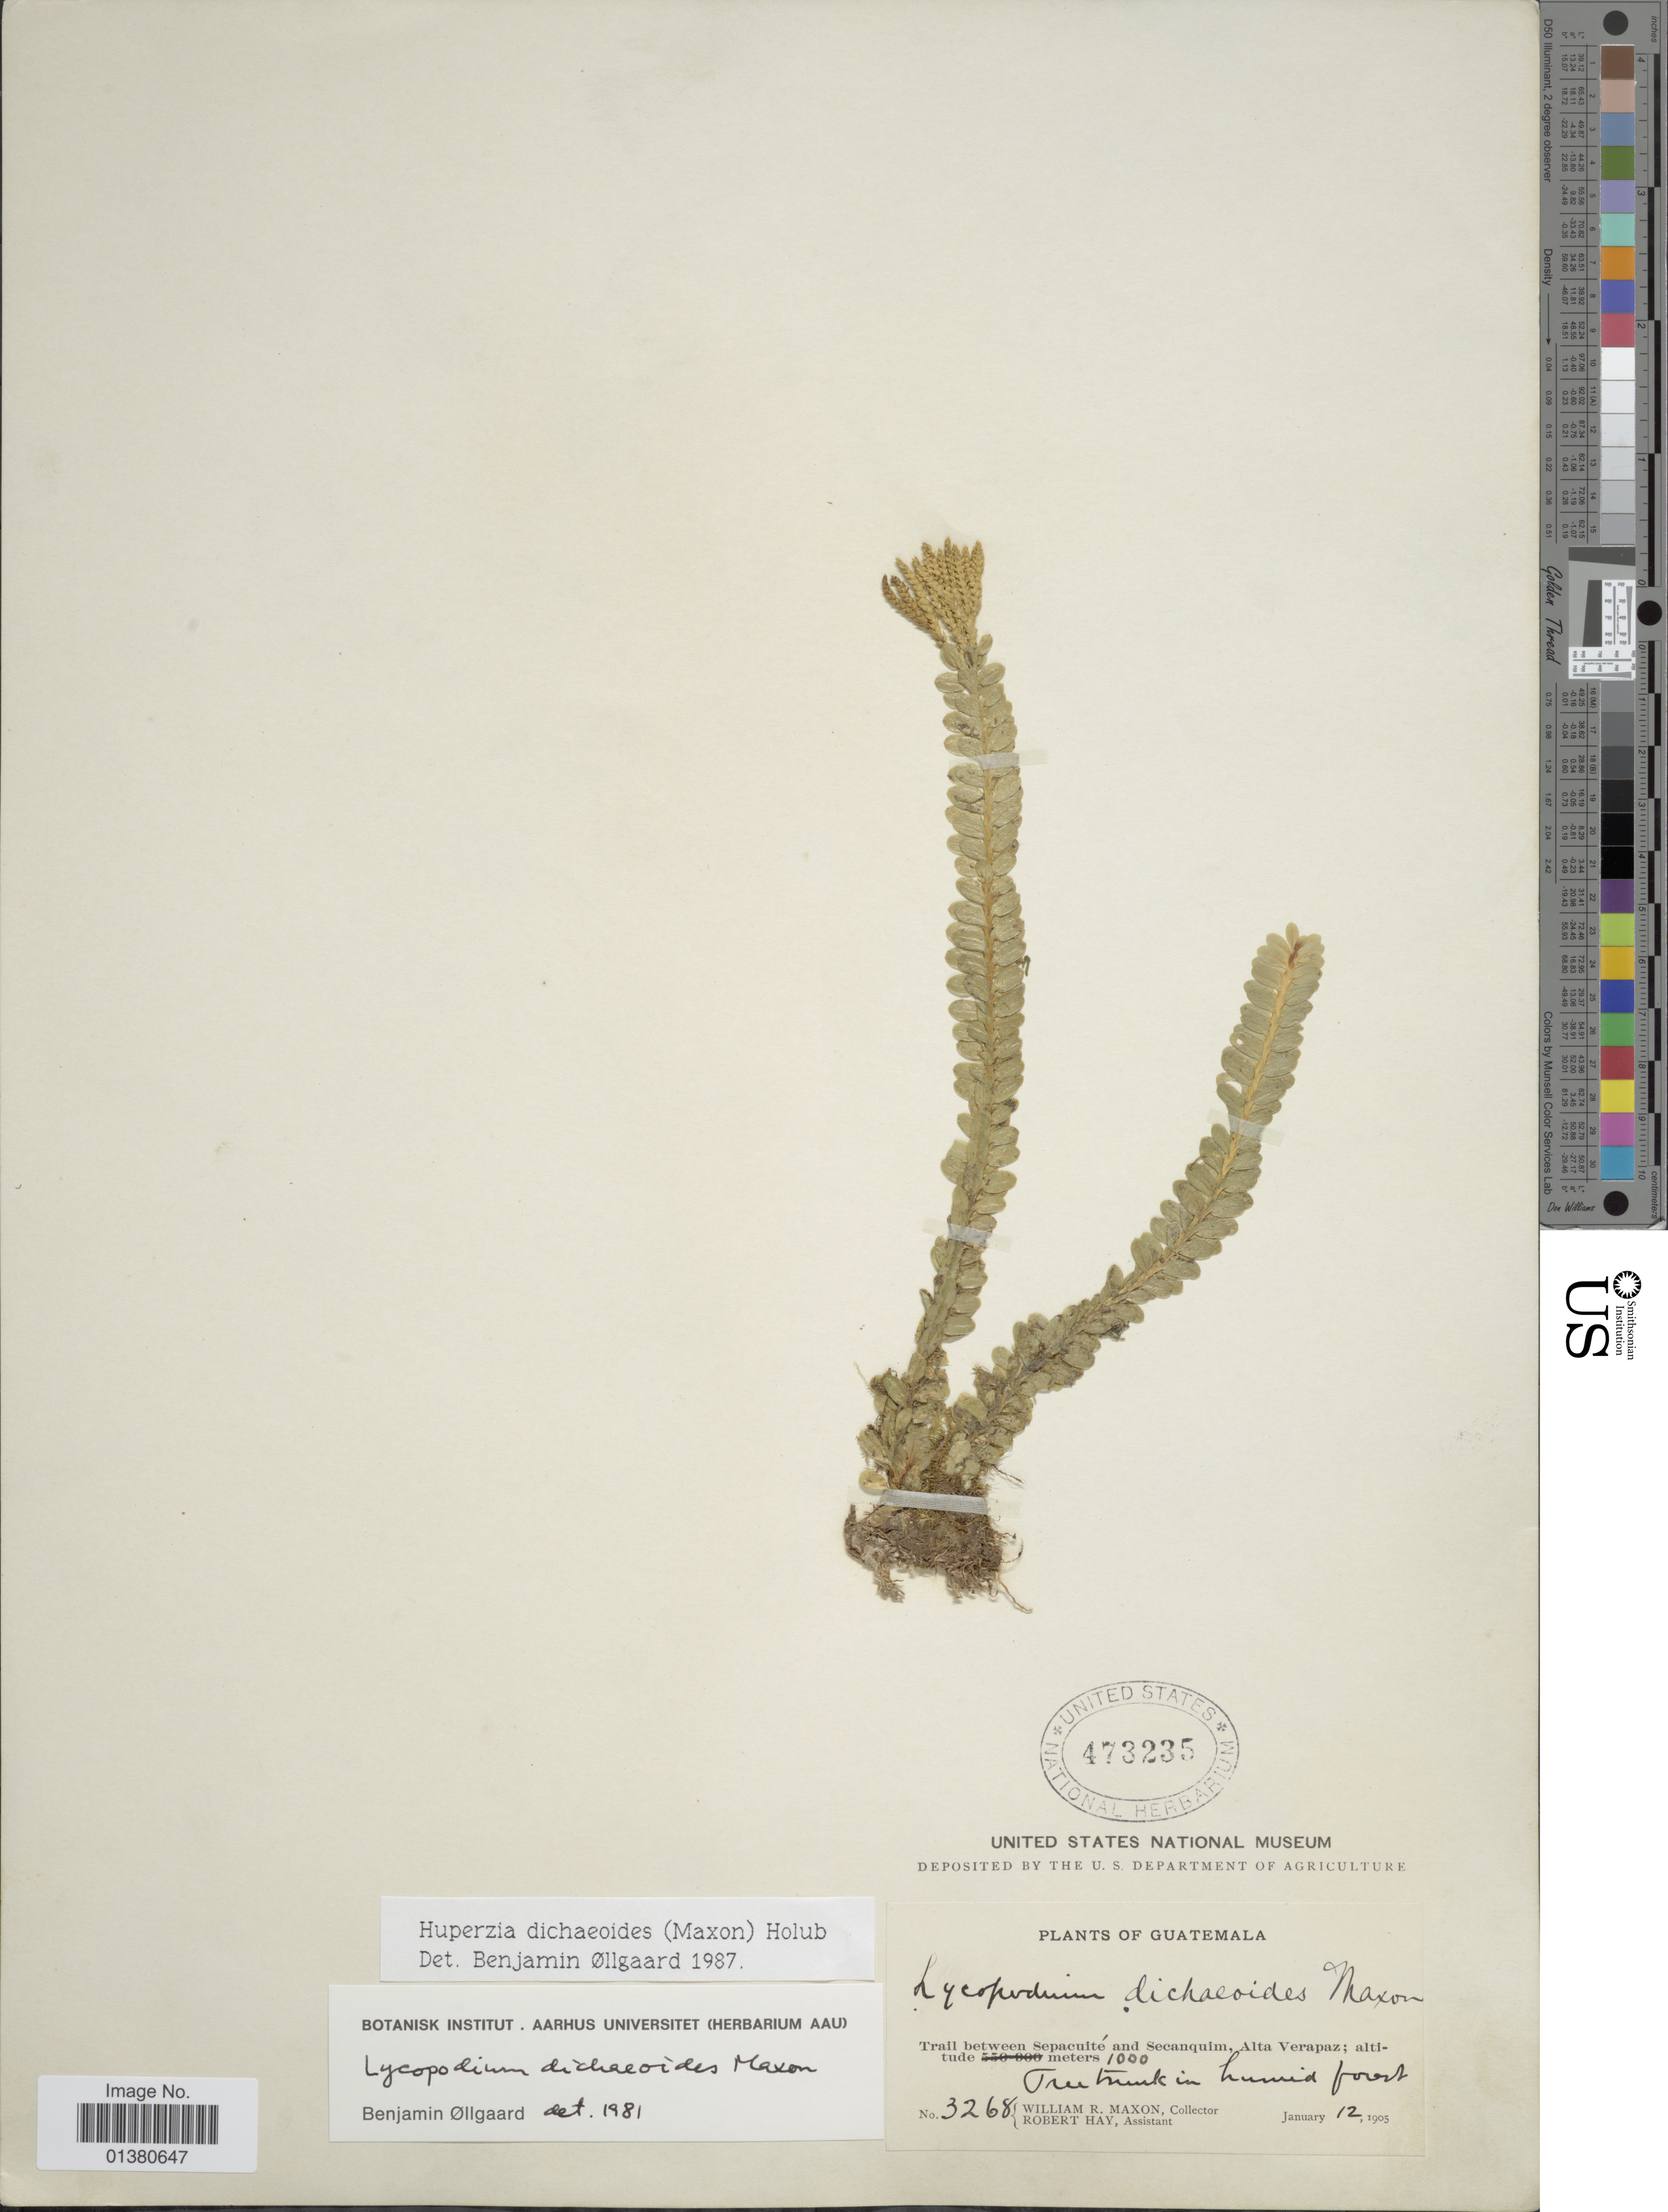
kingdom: Plantae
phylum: Tracheophyta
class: Lycopodiopsida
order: Lycopodiales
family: Lycopodiaceae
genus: Phlegmariurus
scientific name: Phlegmariurus dichaeoides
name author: (Maxon) B. Øllg.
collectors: W. R. Maxon & R. H. Hay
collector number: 3268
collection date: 1905-01-12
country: Guatemala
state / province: Alta Verapaz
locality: Trail between Sepacuité and Secanquim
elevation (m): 1000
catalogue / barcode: US 473235